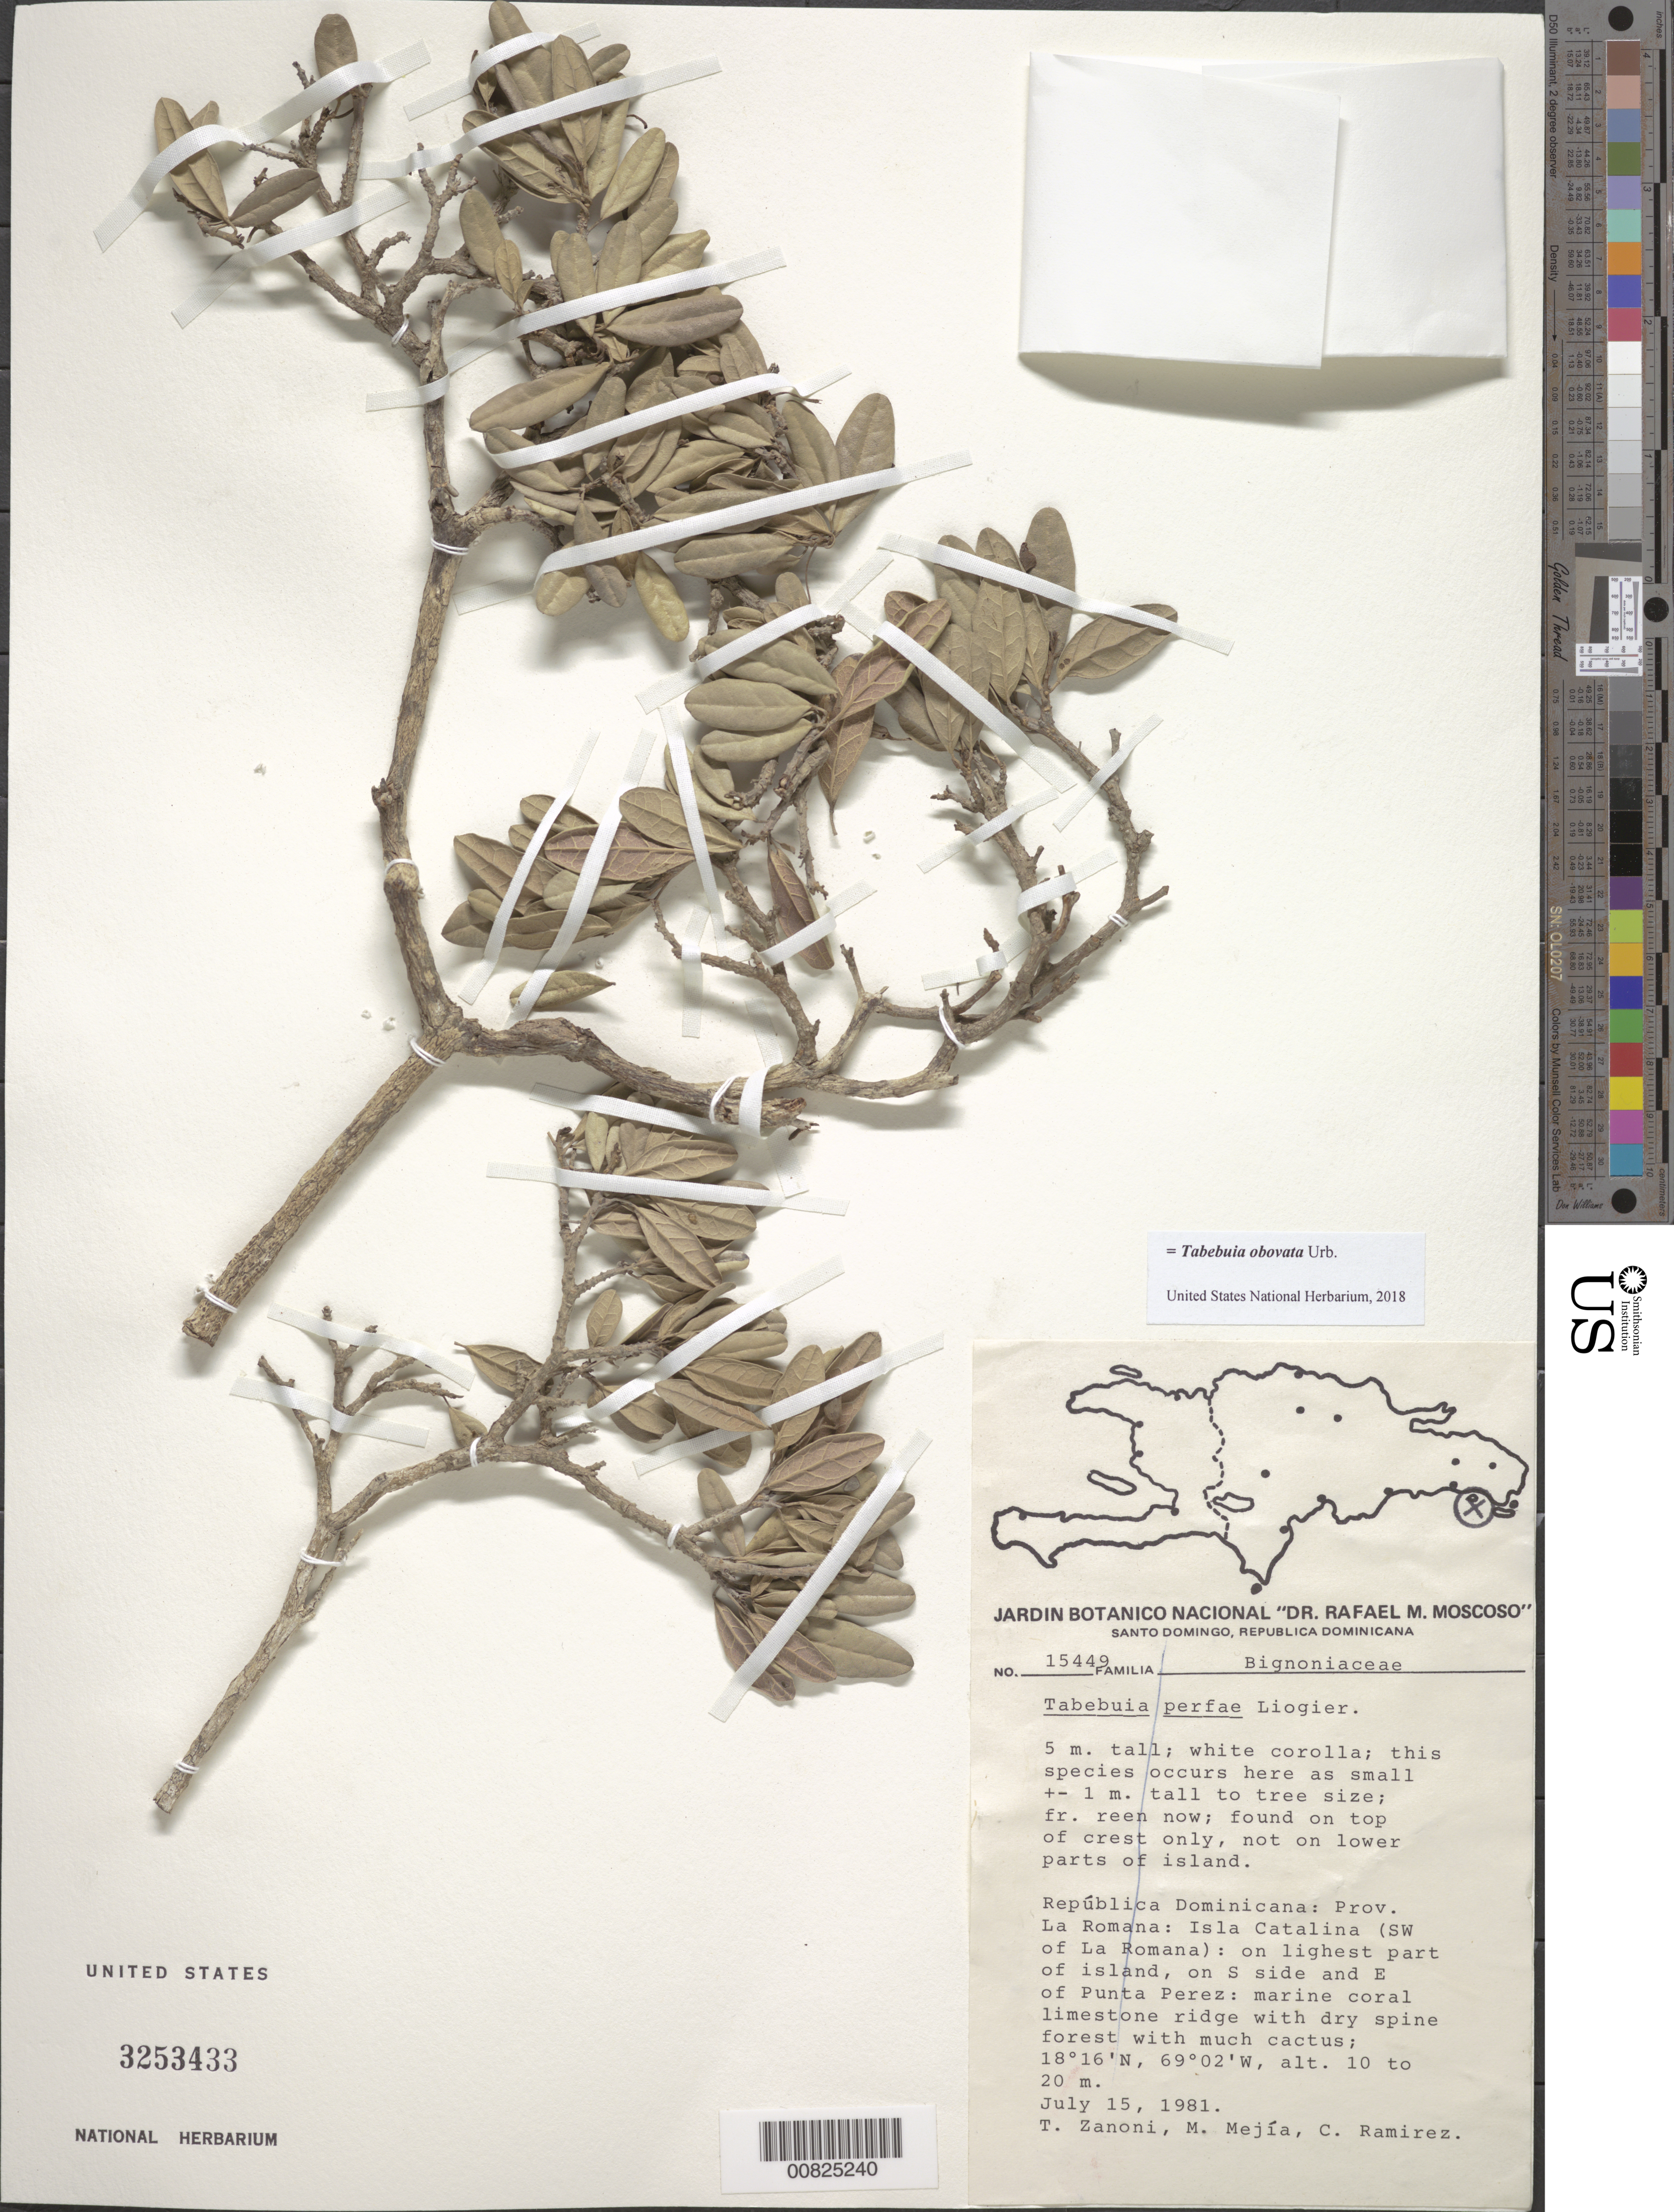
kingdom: Plantae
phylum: Tracheophyta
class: Magnoliopsida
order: Lamiales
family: Bignoniaceae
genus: Tabebuia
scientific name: Tabebuia obovata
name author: Urb.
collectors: T. A. Zanoni, M. Mejia & C. Ramirez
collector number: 15449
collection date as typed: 15 Jul 1981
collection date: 1981-07-15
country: Dominican Republic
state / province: La Romana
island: Hispaniola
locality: Isla Catalina (SW of La Romana), on highest part of island, on S side and E of Punta Perez. Found on top of crest only, not on lower parts of the island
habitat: Marine coral ridge with dry spine forest with much cactus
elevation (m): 10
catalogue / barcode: US 3253433